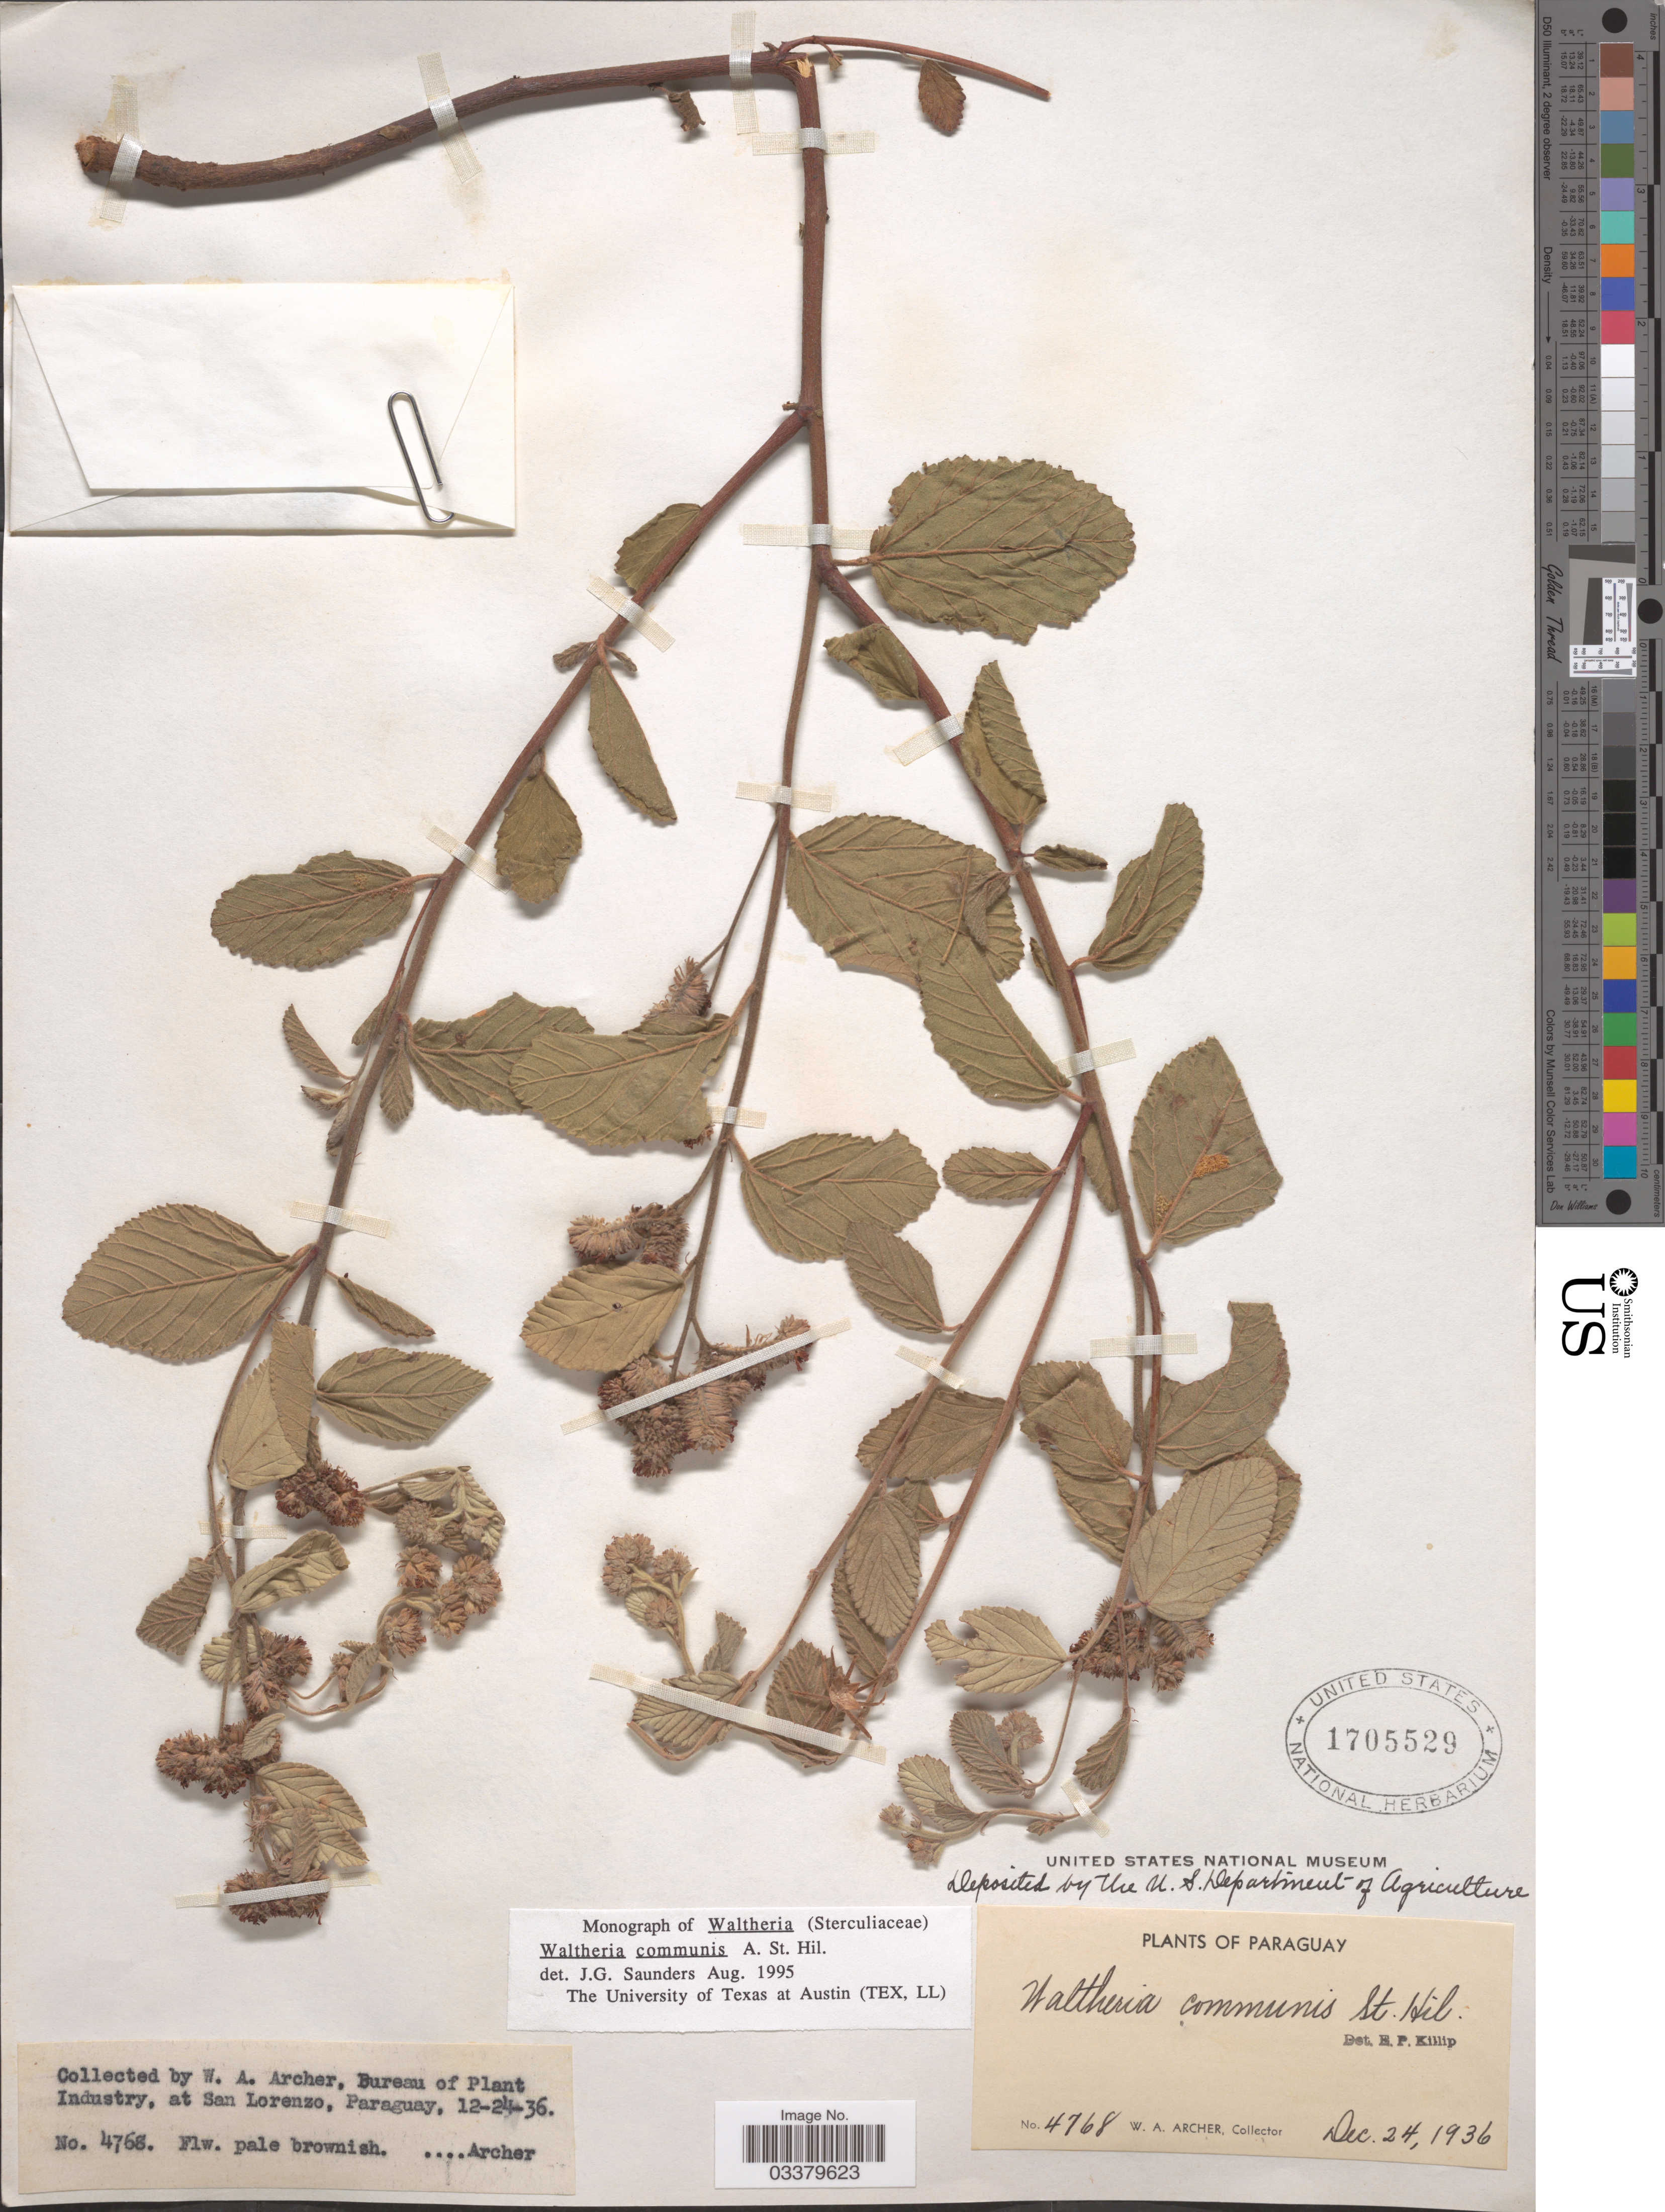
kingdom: Plantae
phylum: Tracheophyta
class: Magnoliopsida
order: Malvales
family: Malvaceae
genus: Waltheria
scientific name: Waltheria communis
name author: A. St.-Hil.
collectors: W. Archer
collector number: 4768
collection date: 1936-12-24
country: Paraguay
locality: At San Lorenzo.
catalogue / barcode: US 1705529